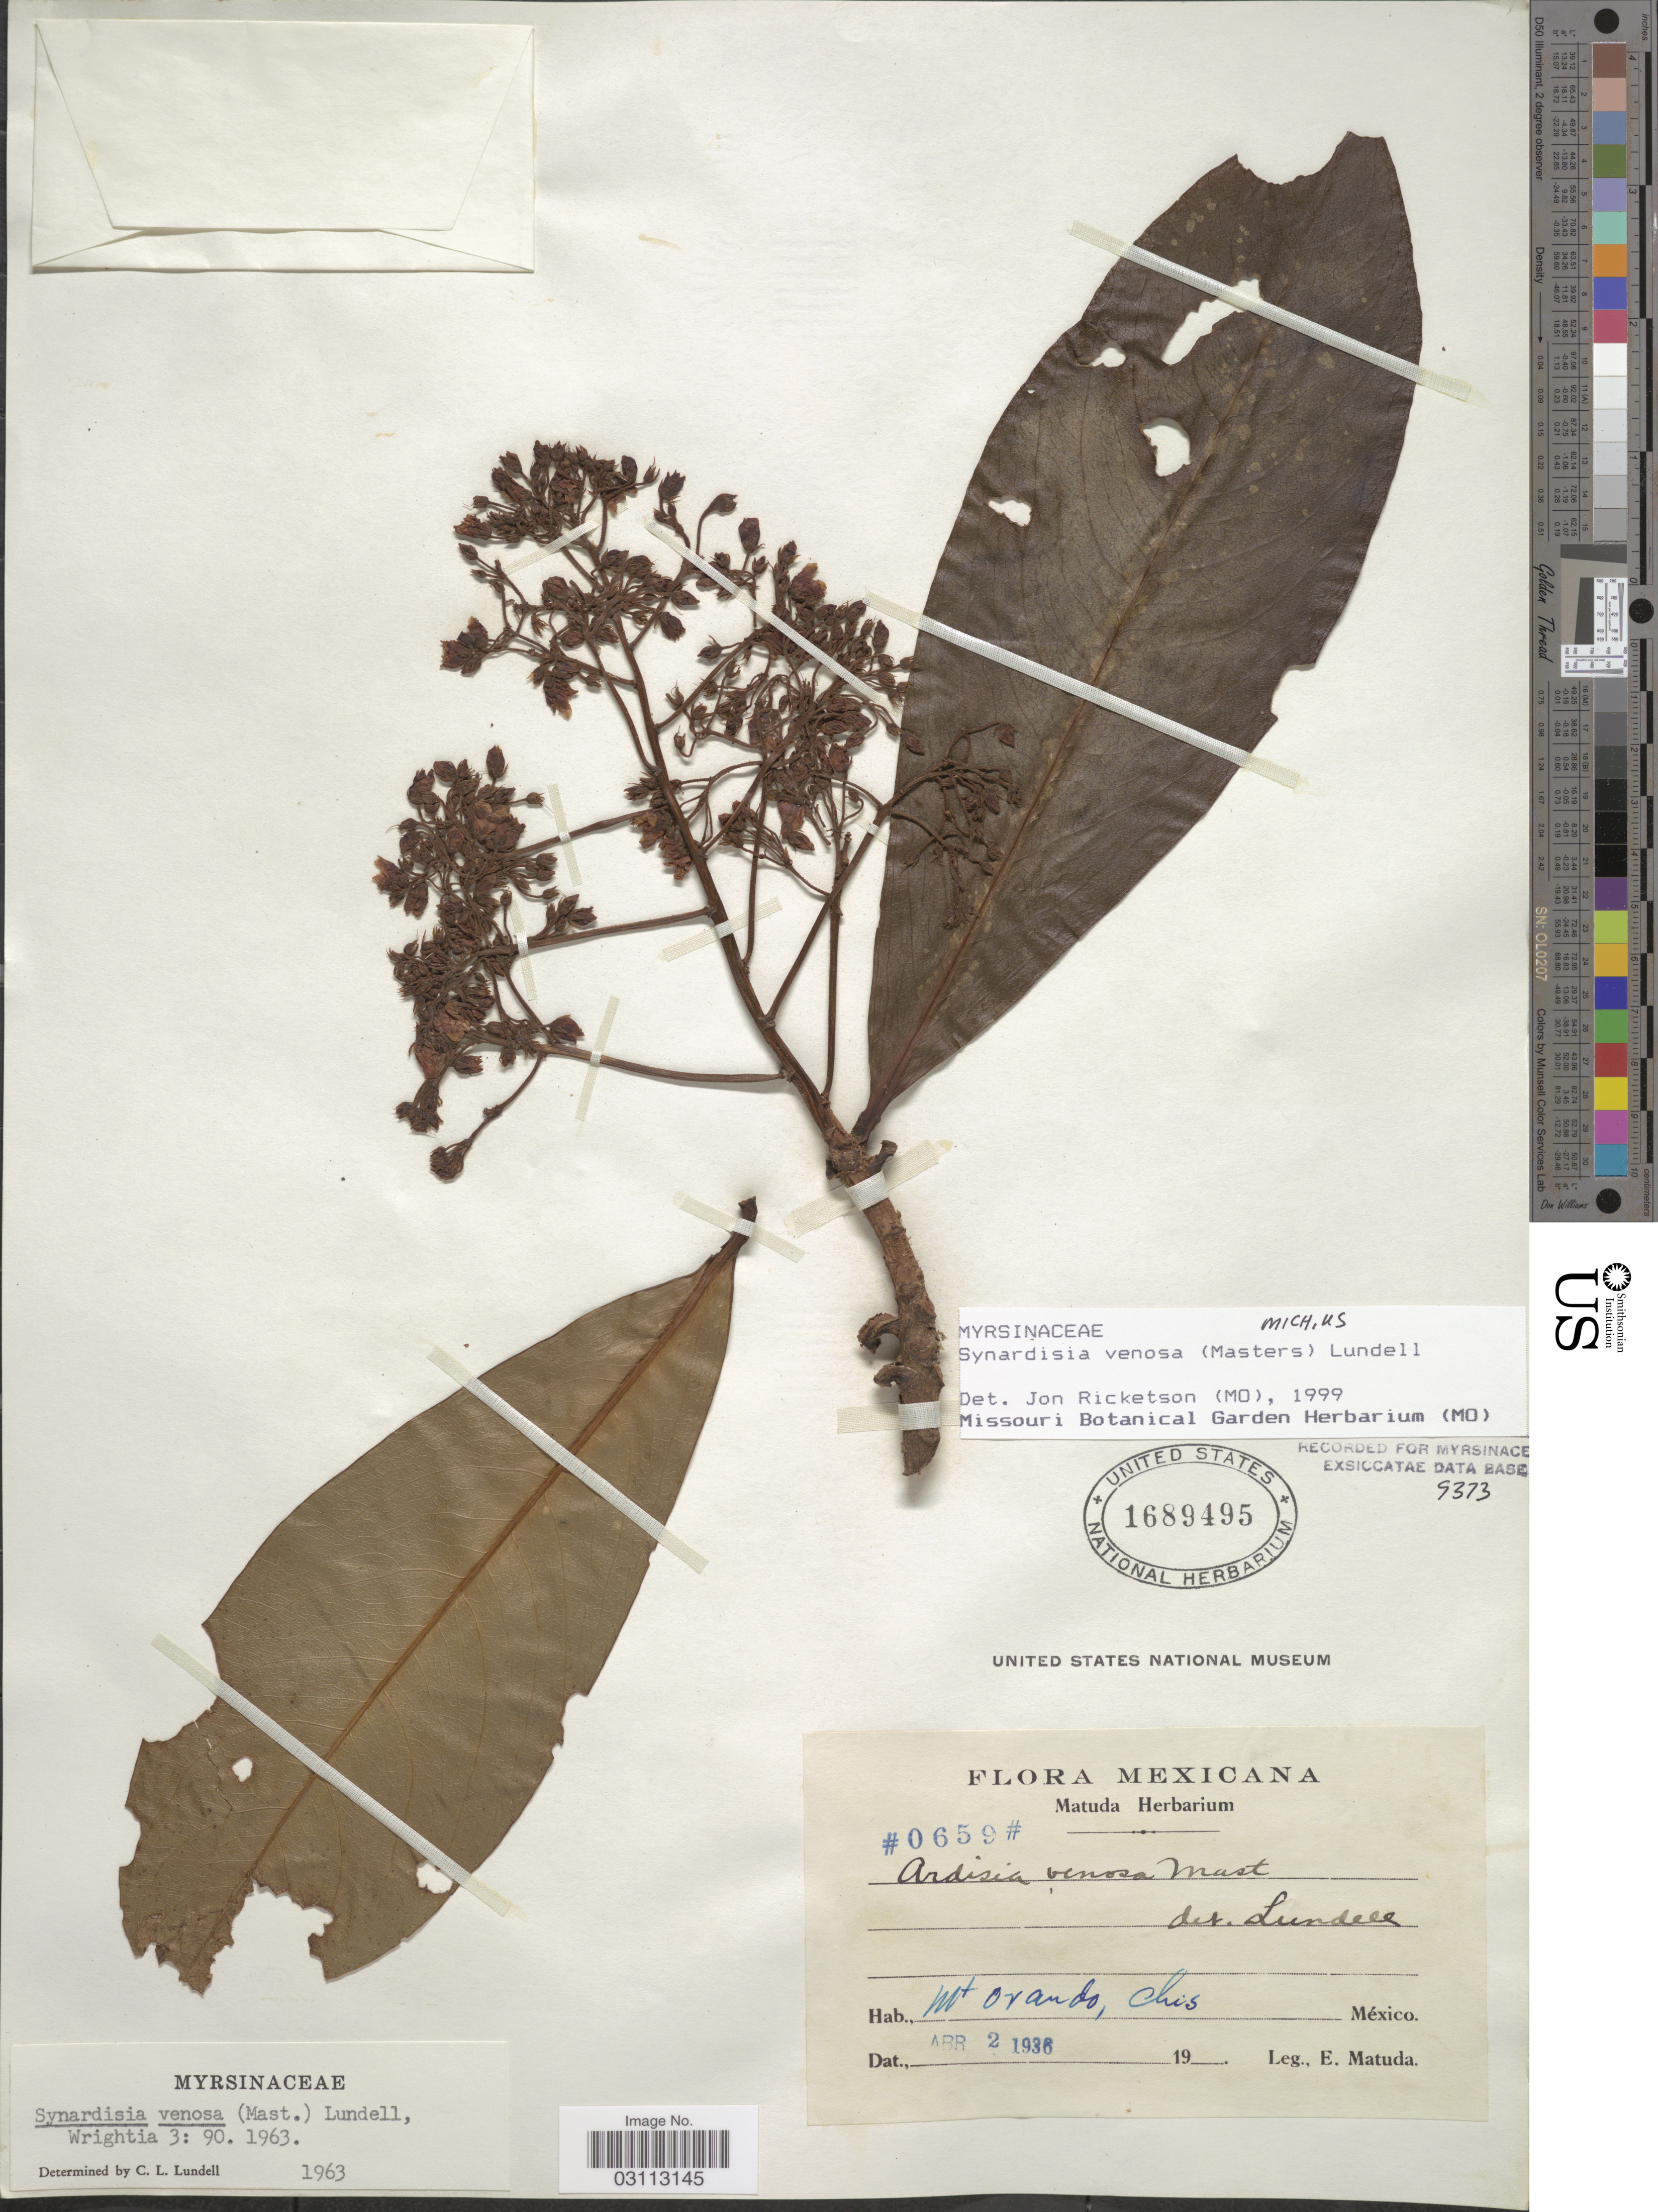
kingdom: Plantae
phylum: Tracheophyta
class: Magnoliopsida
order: Ericales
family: Primulaceae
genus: Synardisia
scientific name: Synardisia venosa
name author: (Mast.) Lundell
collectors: E. Matuda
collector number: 0659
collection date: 1936-04-02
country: Mexico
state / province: Chiapas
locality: Mt Orando, Chis.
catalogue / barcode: US 1689495